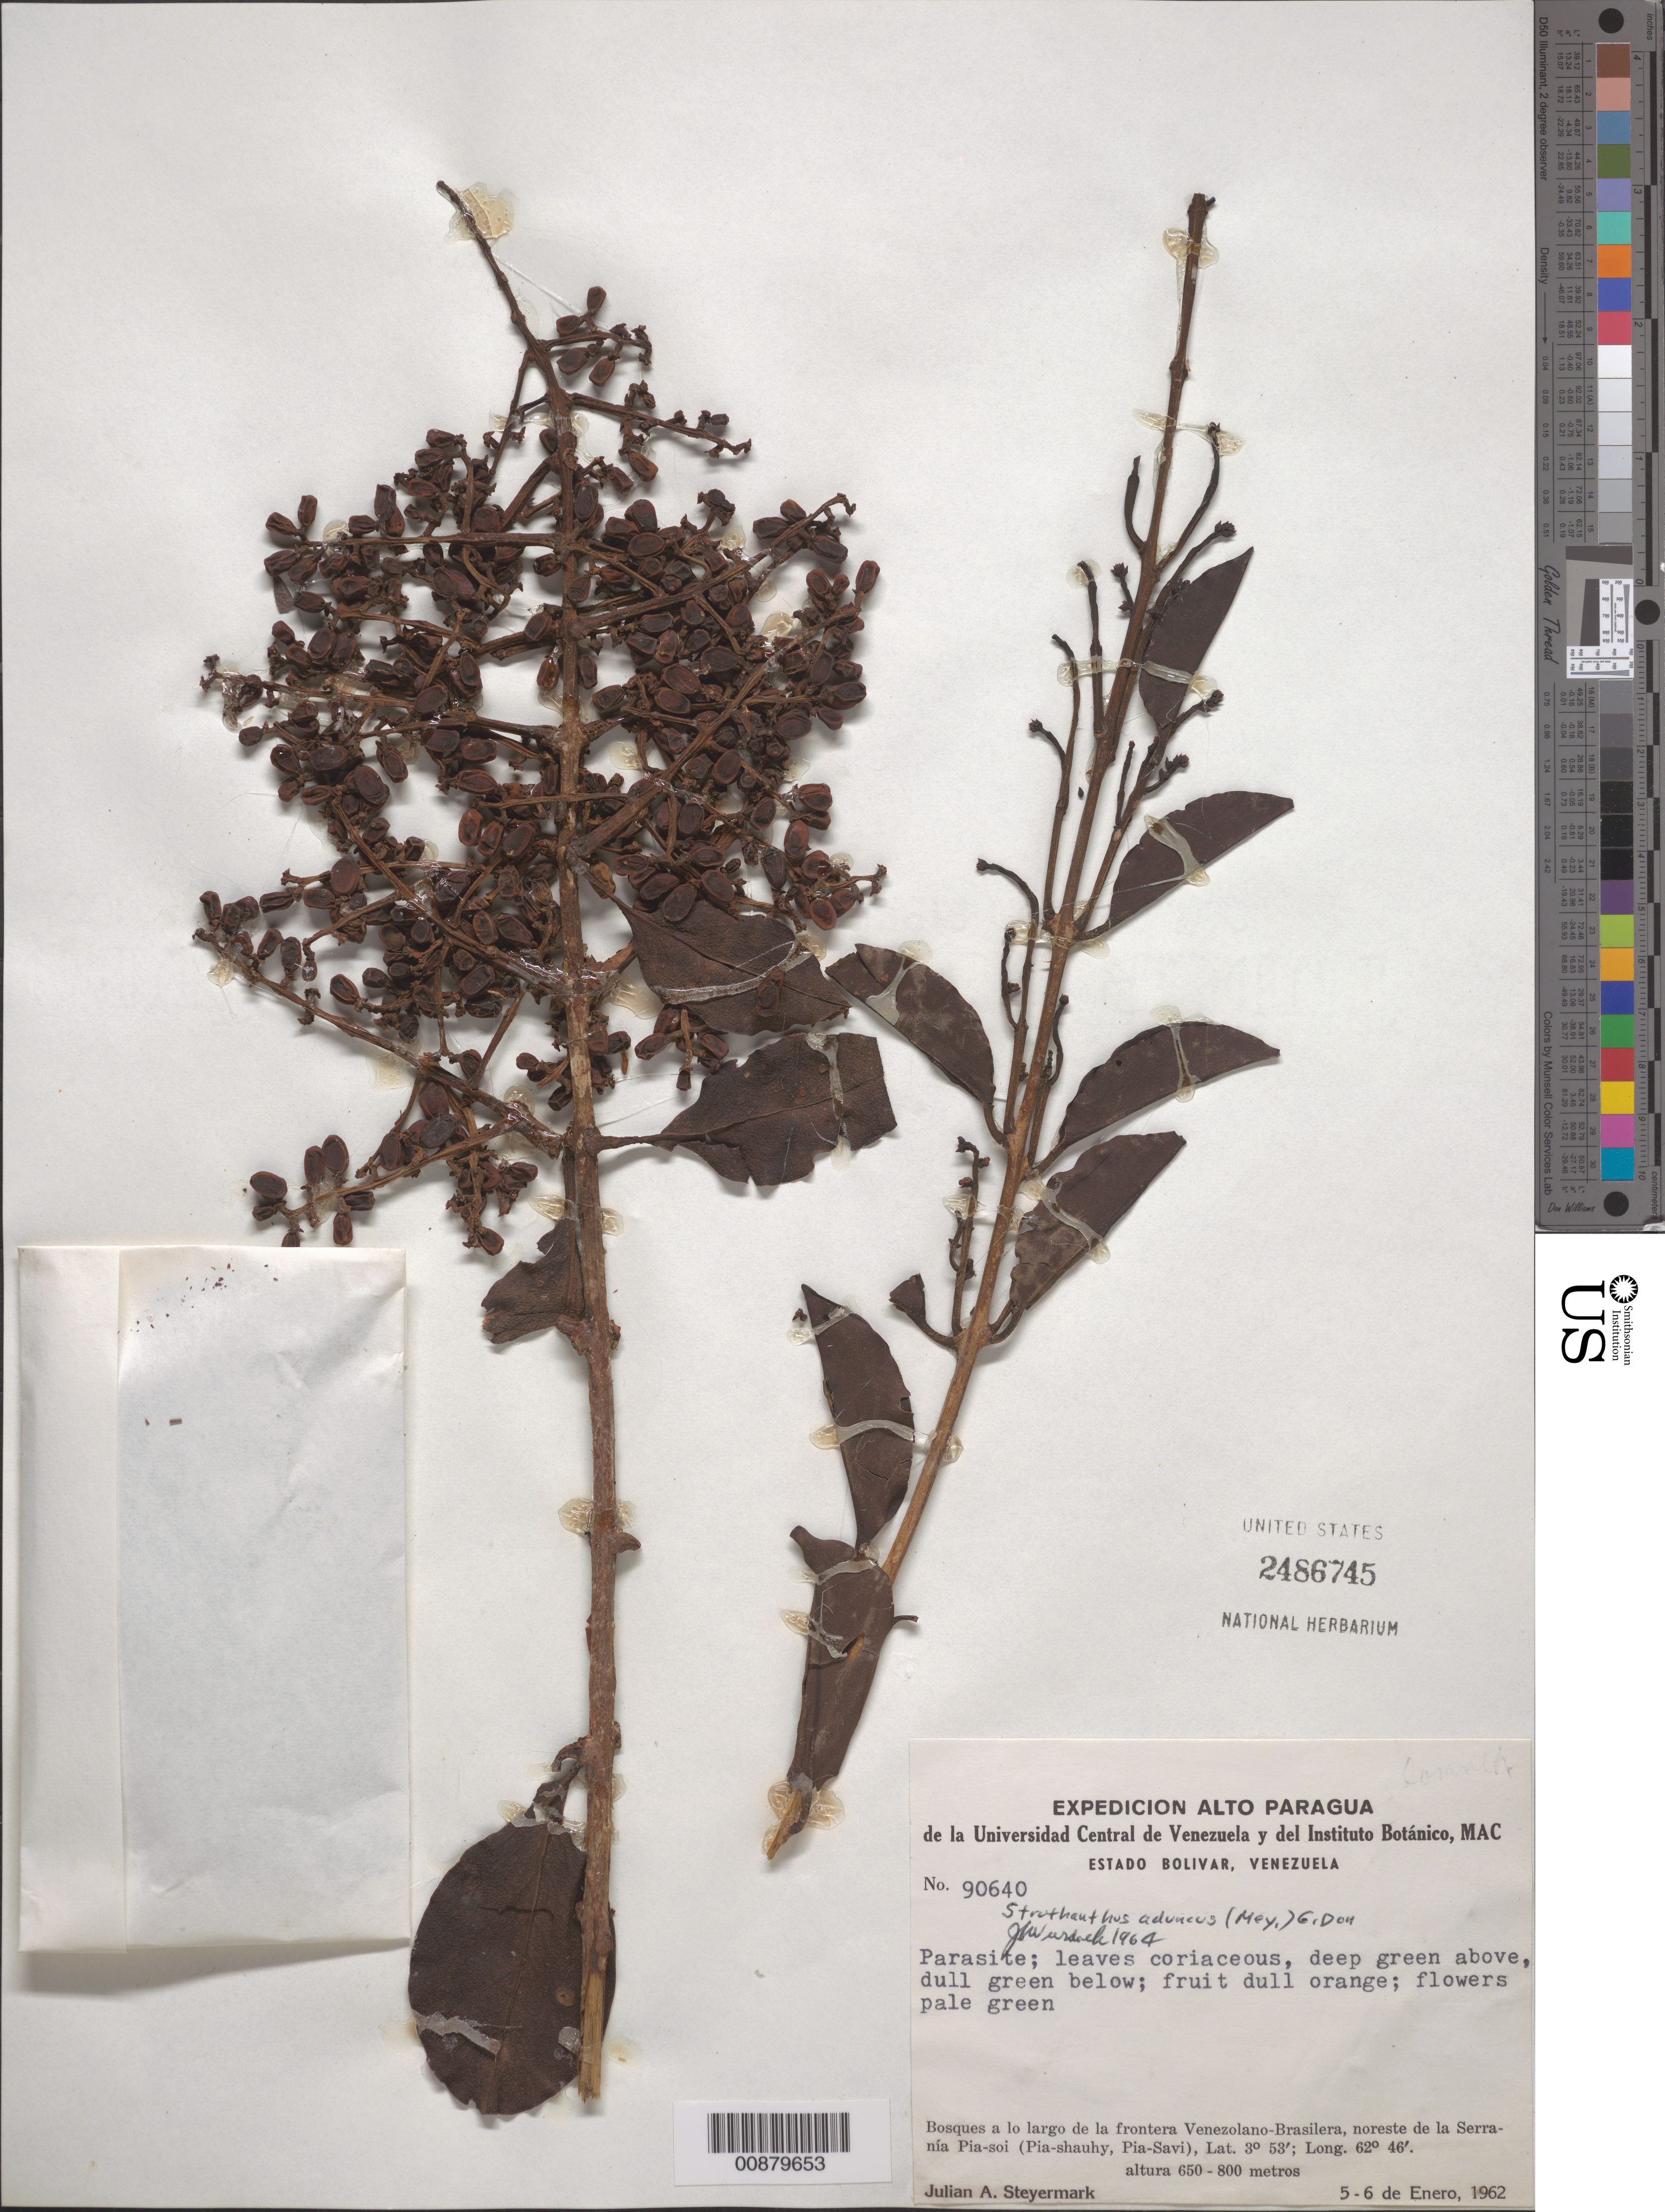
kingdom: Plantae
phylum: Tracheophyta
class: Magnoliopsida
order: Santalales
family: Loranthaceae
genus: Passovia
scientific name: Passovia pedunculata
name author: (Jacq.) Kuijt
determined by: Caraballo-Ortiz, Marcos A., (MISS), University of Mississippi (UNITED STATES)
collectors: J. Steyermark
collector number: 90640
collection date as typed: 5-Jan-62 to 6-Jan-62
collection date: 1962-01-05/1962-01-06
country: Venezuela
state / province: Bolívar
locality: Serranía Pia-soi, NE of; on Venezuela-Brazil border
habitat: Forest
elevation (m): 650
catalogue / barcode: US 2486745